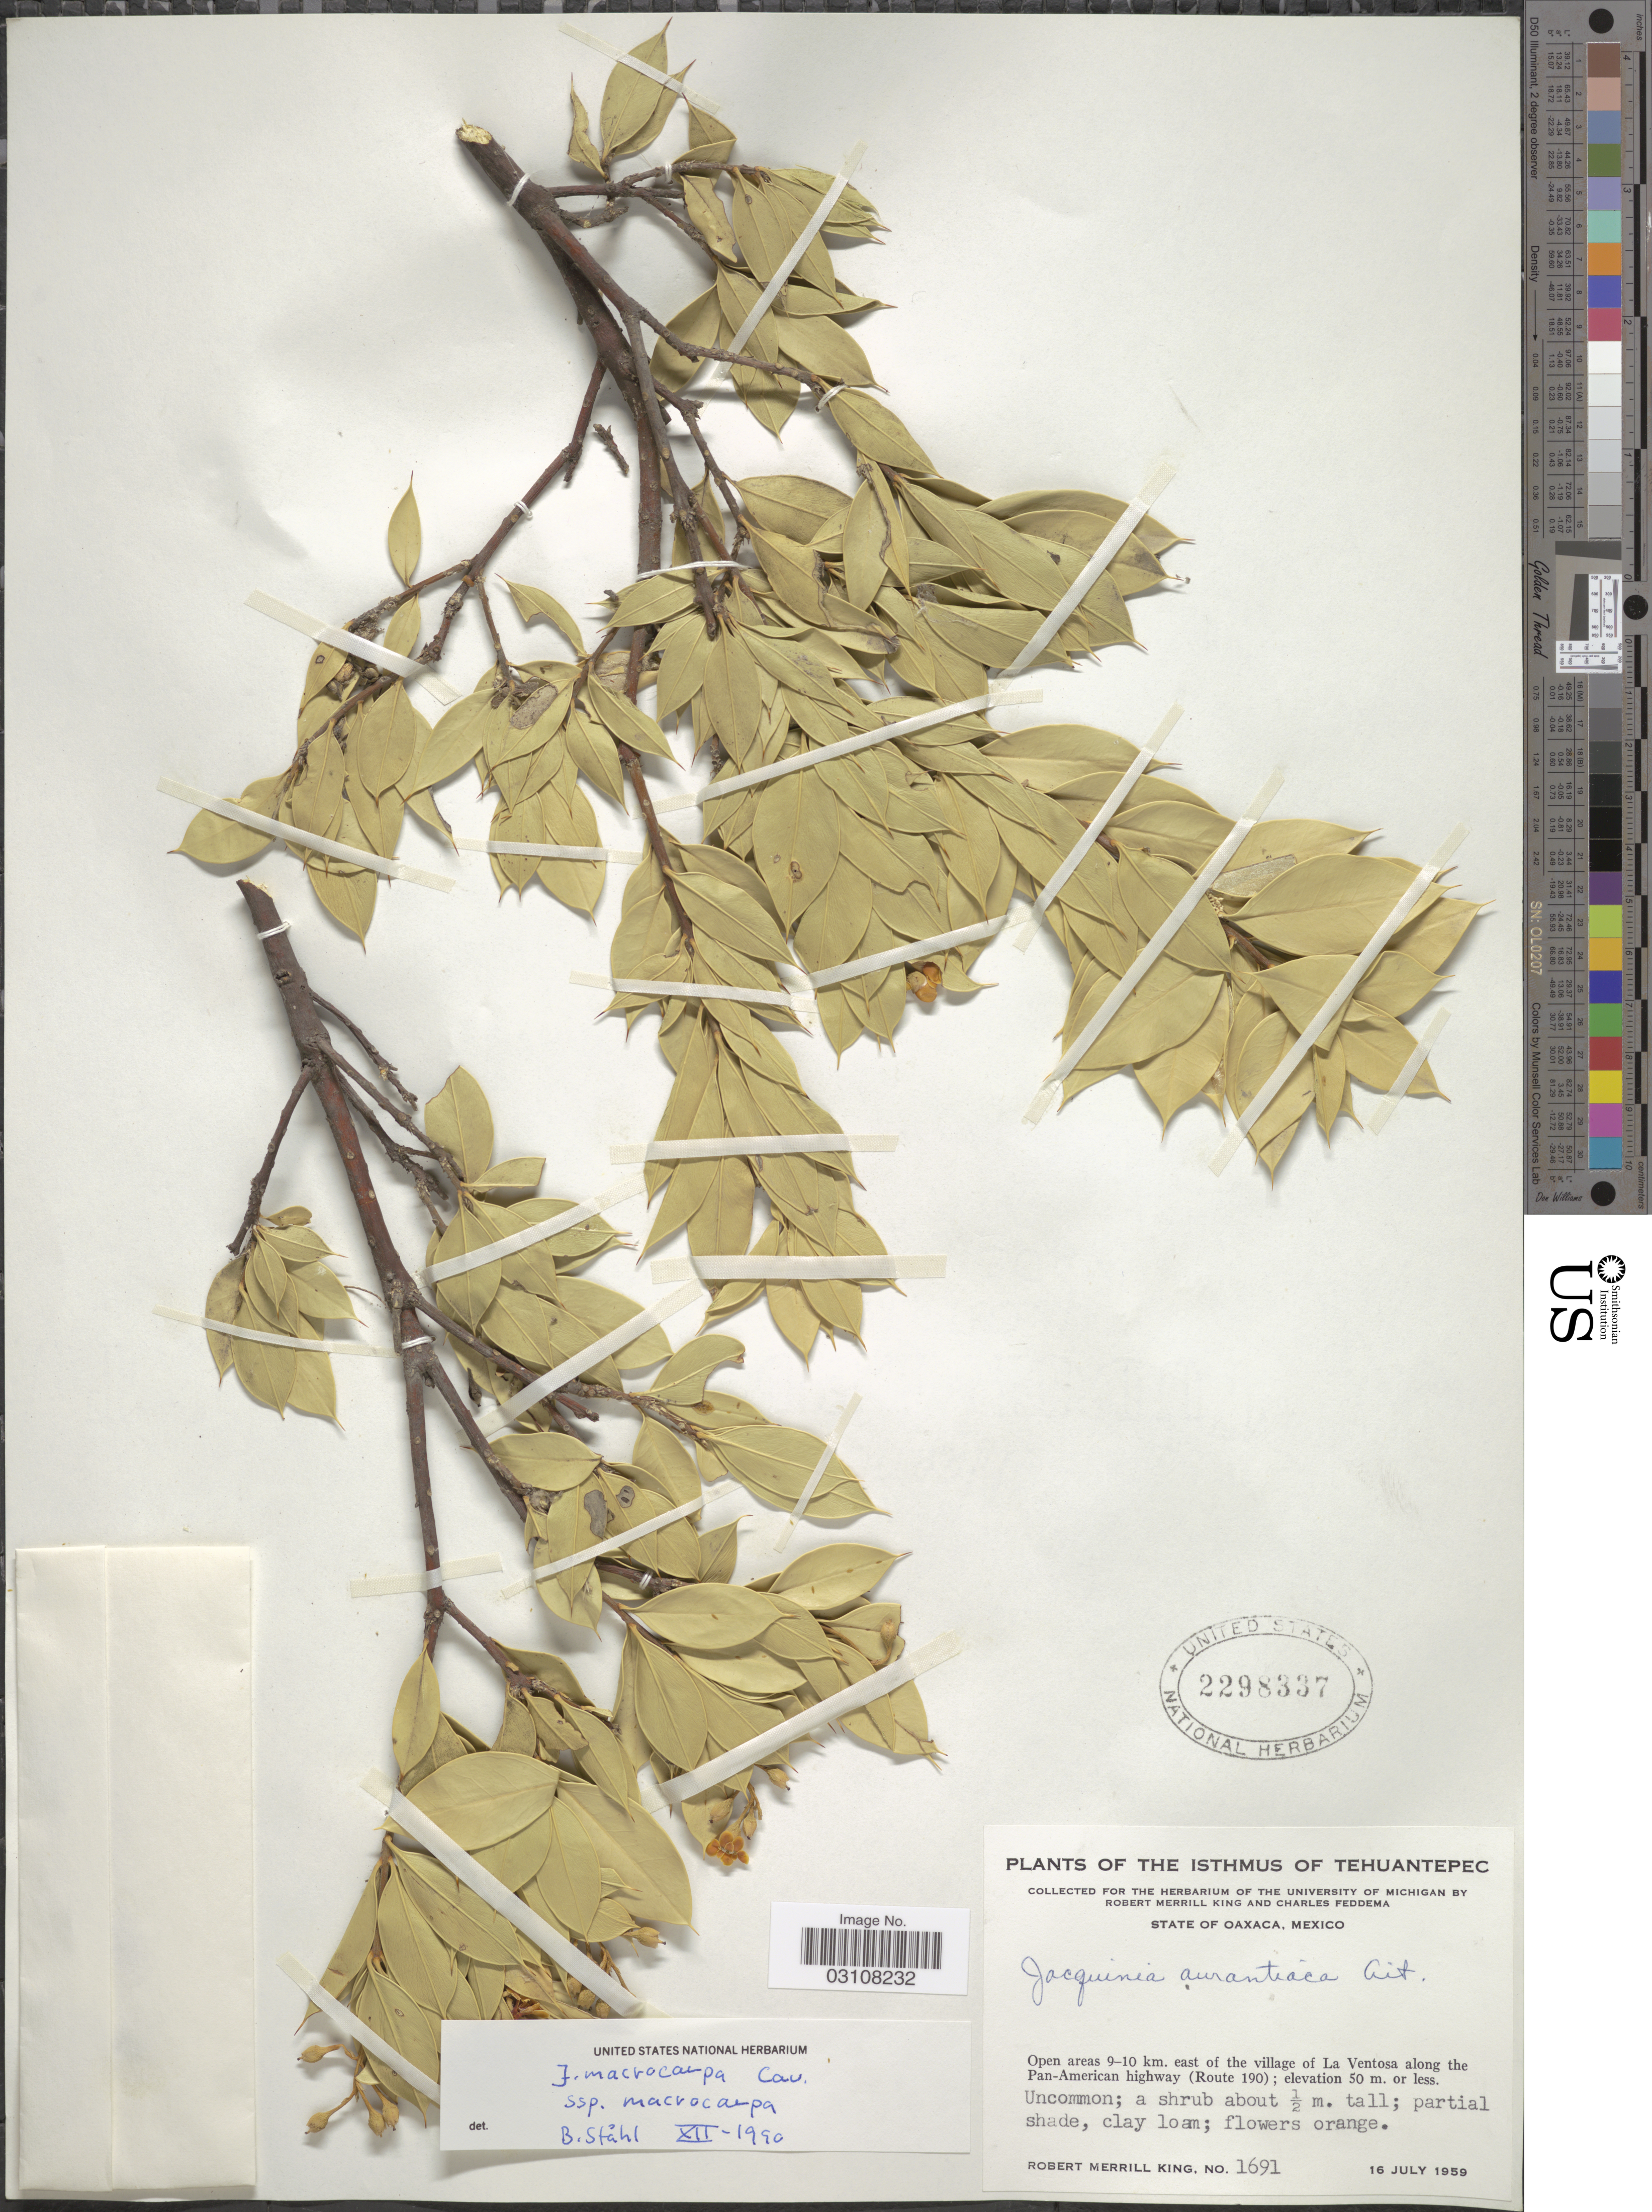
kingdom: Plantae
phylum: Tracheophyta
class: Magnoliopsida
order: Ericales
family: Primulaceae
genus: Jacquinia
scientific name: Jacquinia macrocarpa subsp. macrocarpa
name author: Cav.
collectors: R. M. King & C. Feddema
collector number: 1691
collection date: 1959-07-16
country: Mexico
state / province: Oaxaca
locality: The Isthmus of Tehuantepec. Open areas 9-10 km. east of the village of La Ventosa along the Pan-American highway (Route 190).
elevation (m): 50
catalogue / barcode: US 2298337